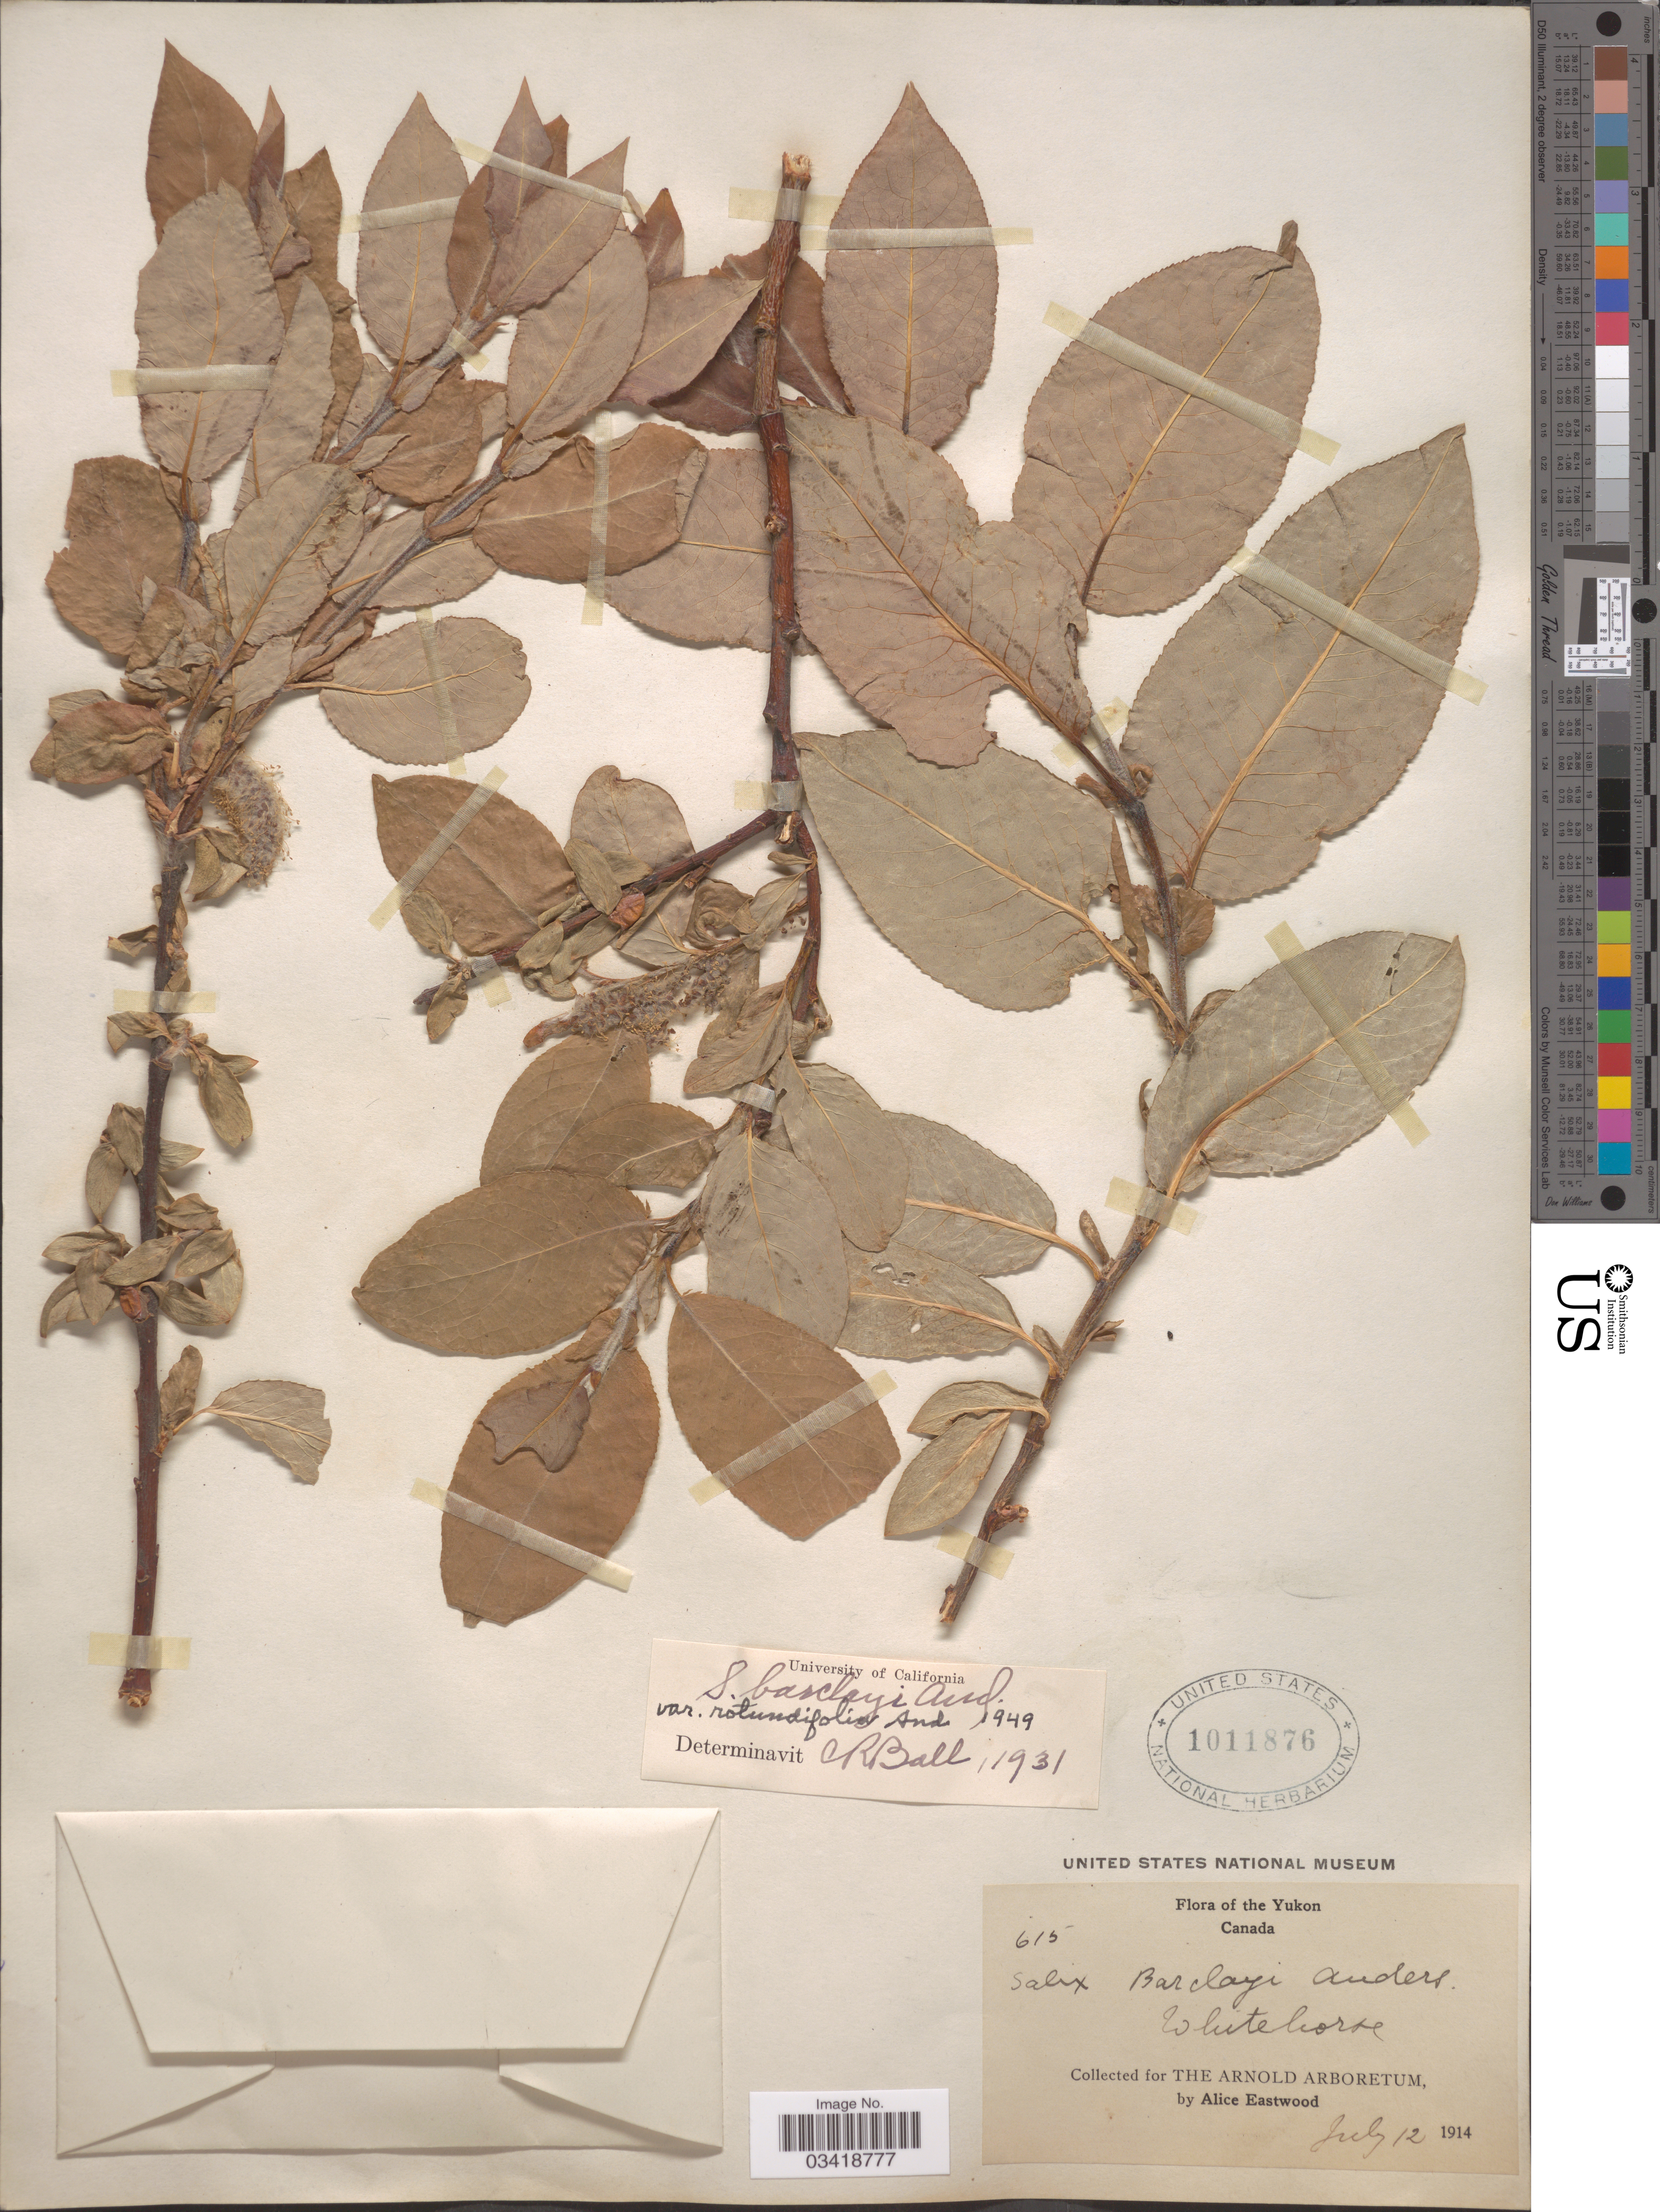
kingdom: Plantae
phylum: Tracheophyta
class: Magnoliopsida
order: Malpighiales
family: Salicaceae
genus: Salix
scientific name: Salix barclayi var. rotundifolia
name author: Andersson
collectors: A. Eastwood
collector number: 615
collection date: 1914-07-12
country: Canada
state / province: Yukon Territory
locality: Yukon. Whitehorse.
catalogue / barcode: US 1011876